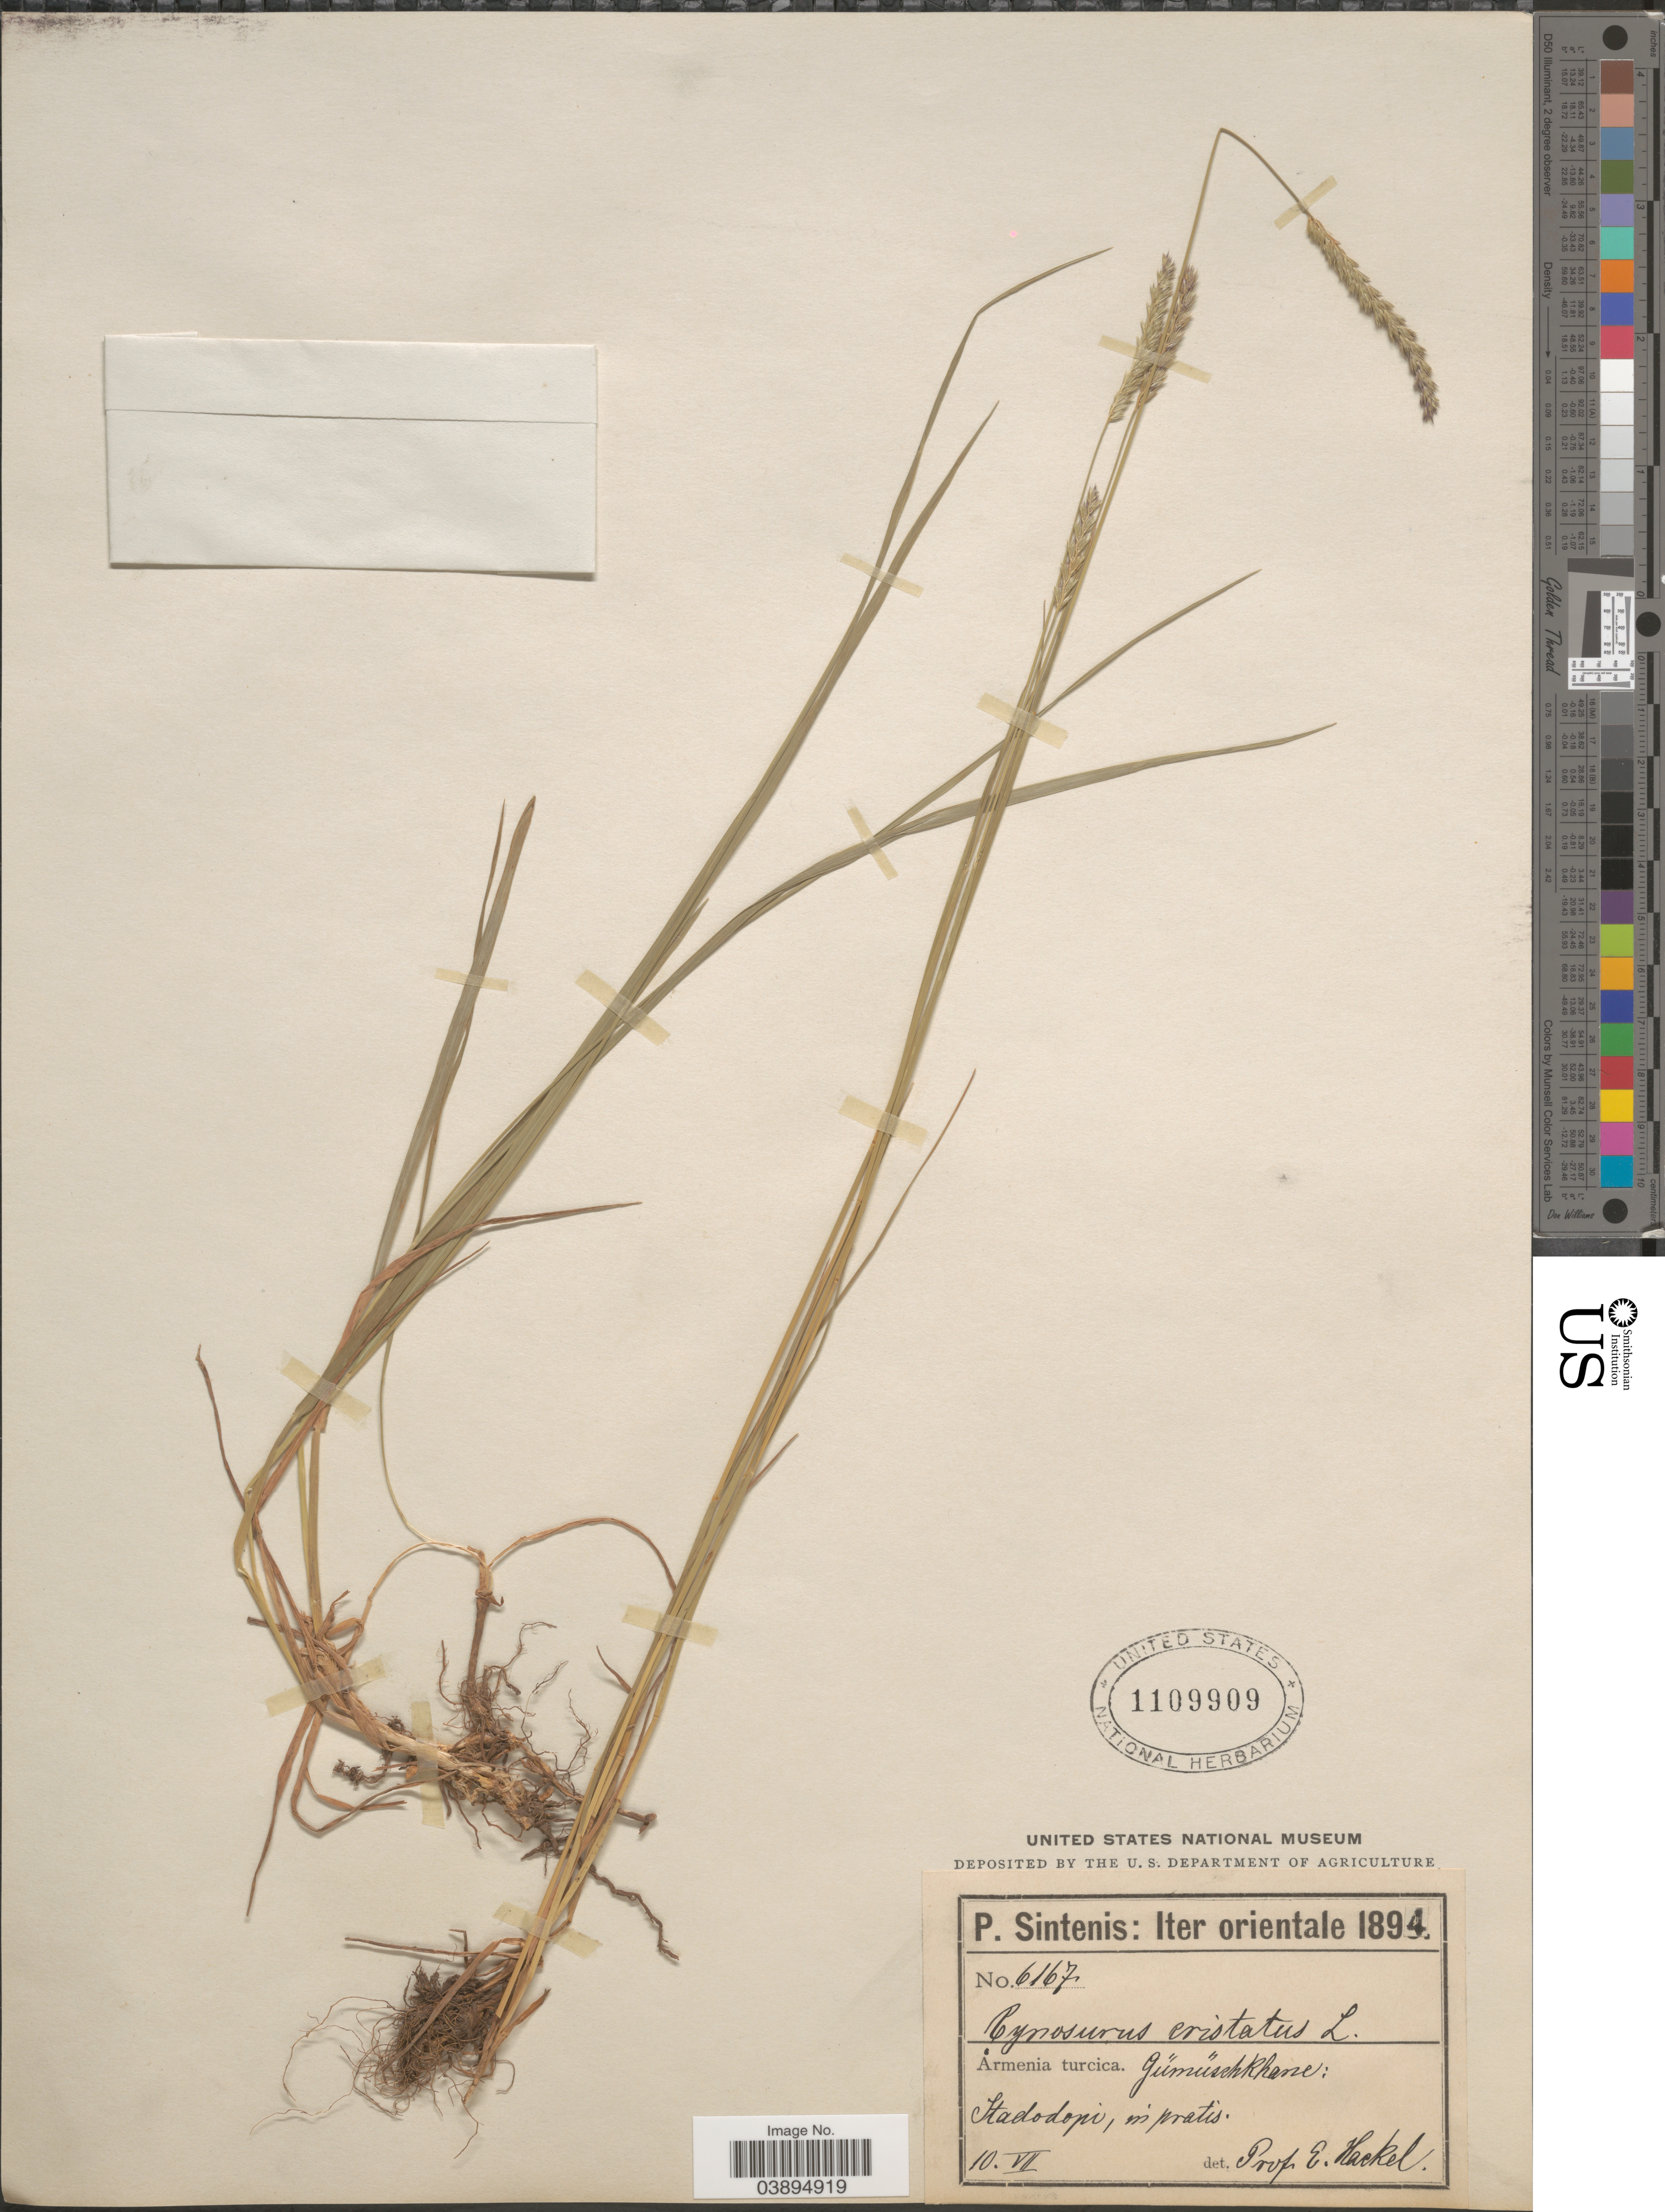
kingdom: Plantae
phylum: Tracheophyta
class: Liliopsida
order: Poales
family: Poaceae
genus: Cynosurus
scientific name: Cynosurus cristatus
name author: L.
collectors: P. Sintenis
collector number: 6167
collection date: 1894-07-10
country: Turkey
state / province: Gumushane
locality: Iter orientale. Armenia turcica. GümüschKhane: Stadodopi, in pratis.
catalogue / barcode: US 1109909